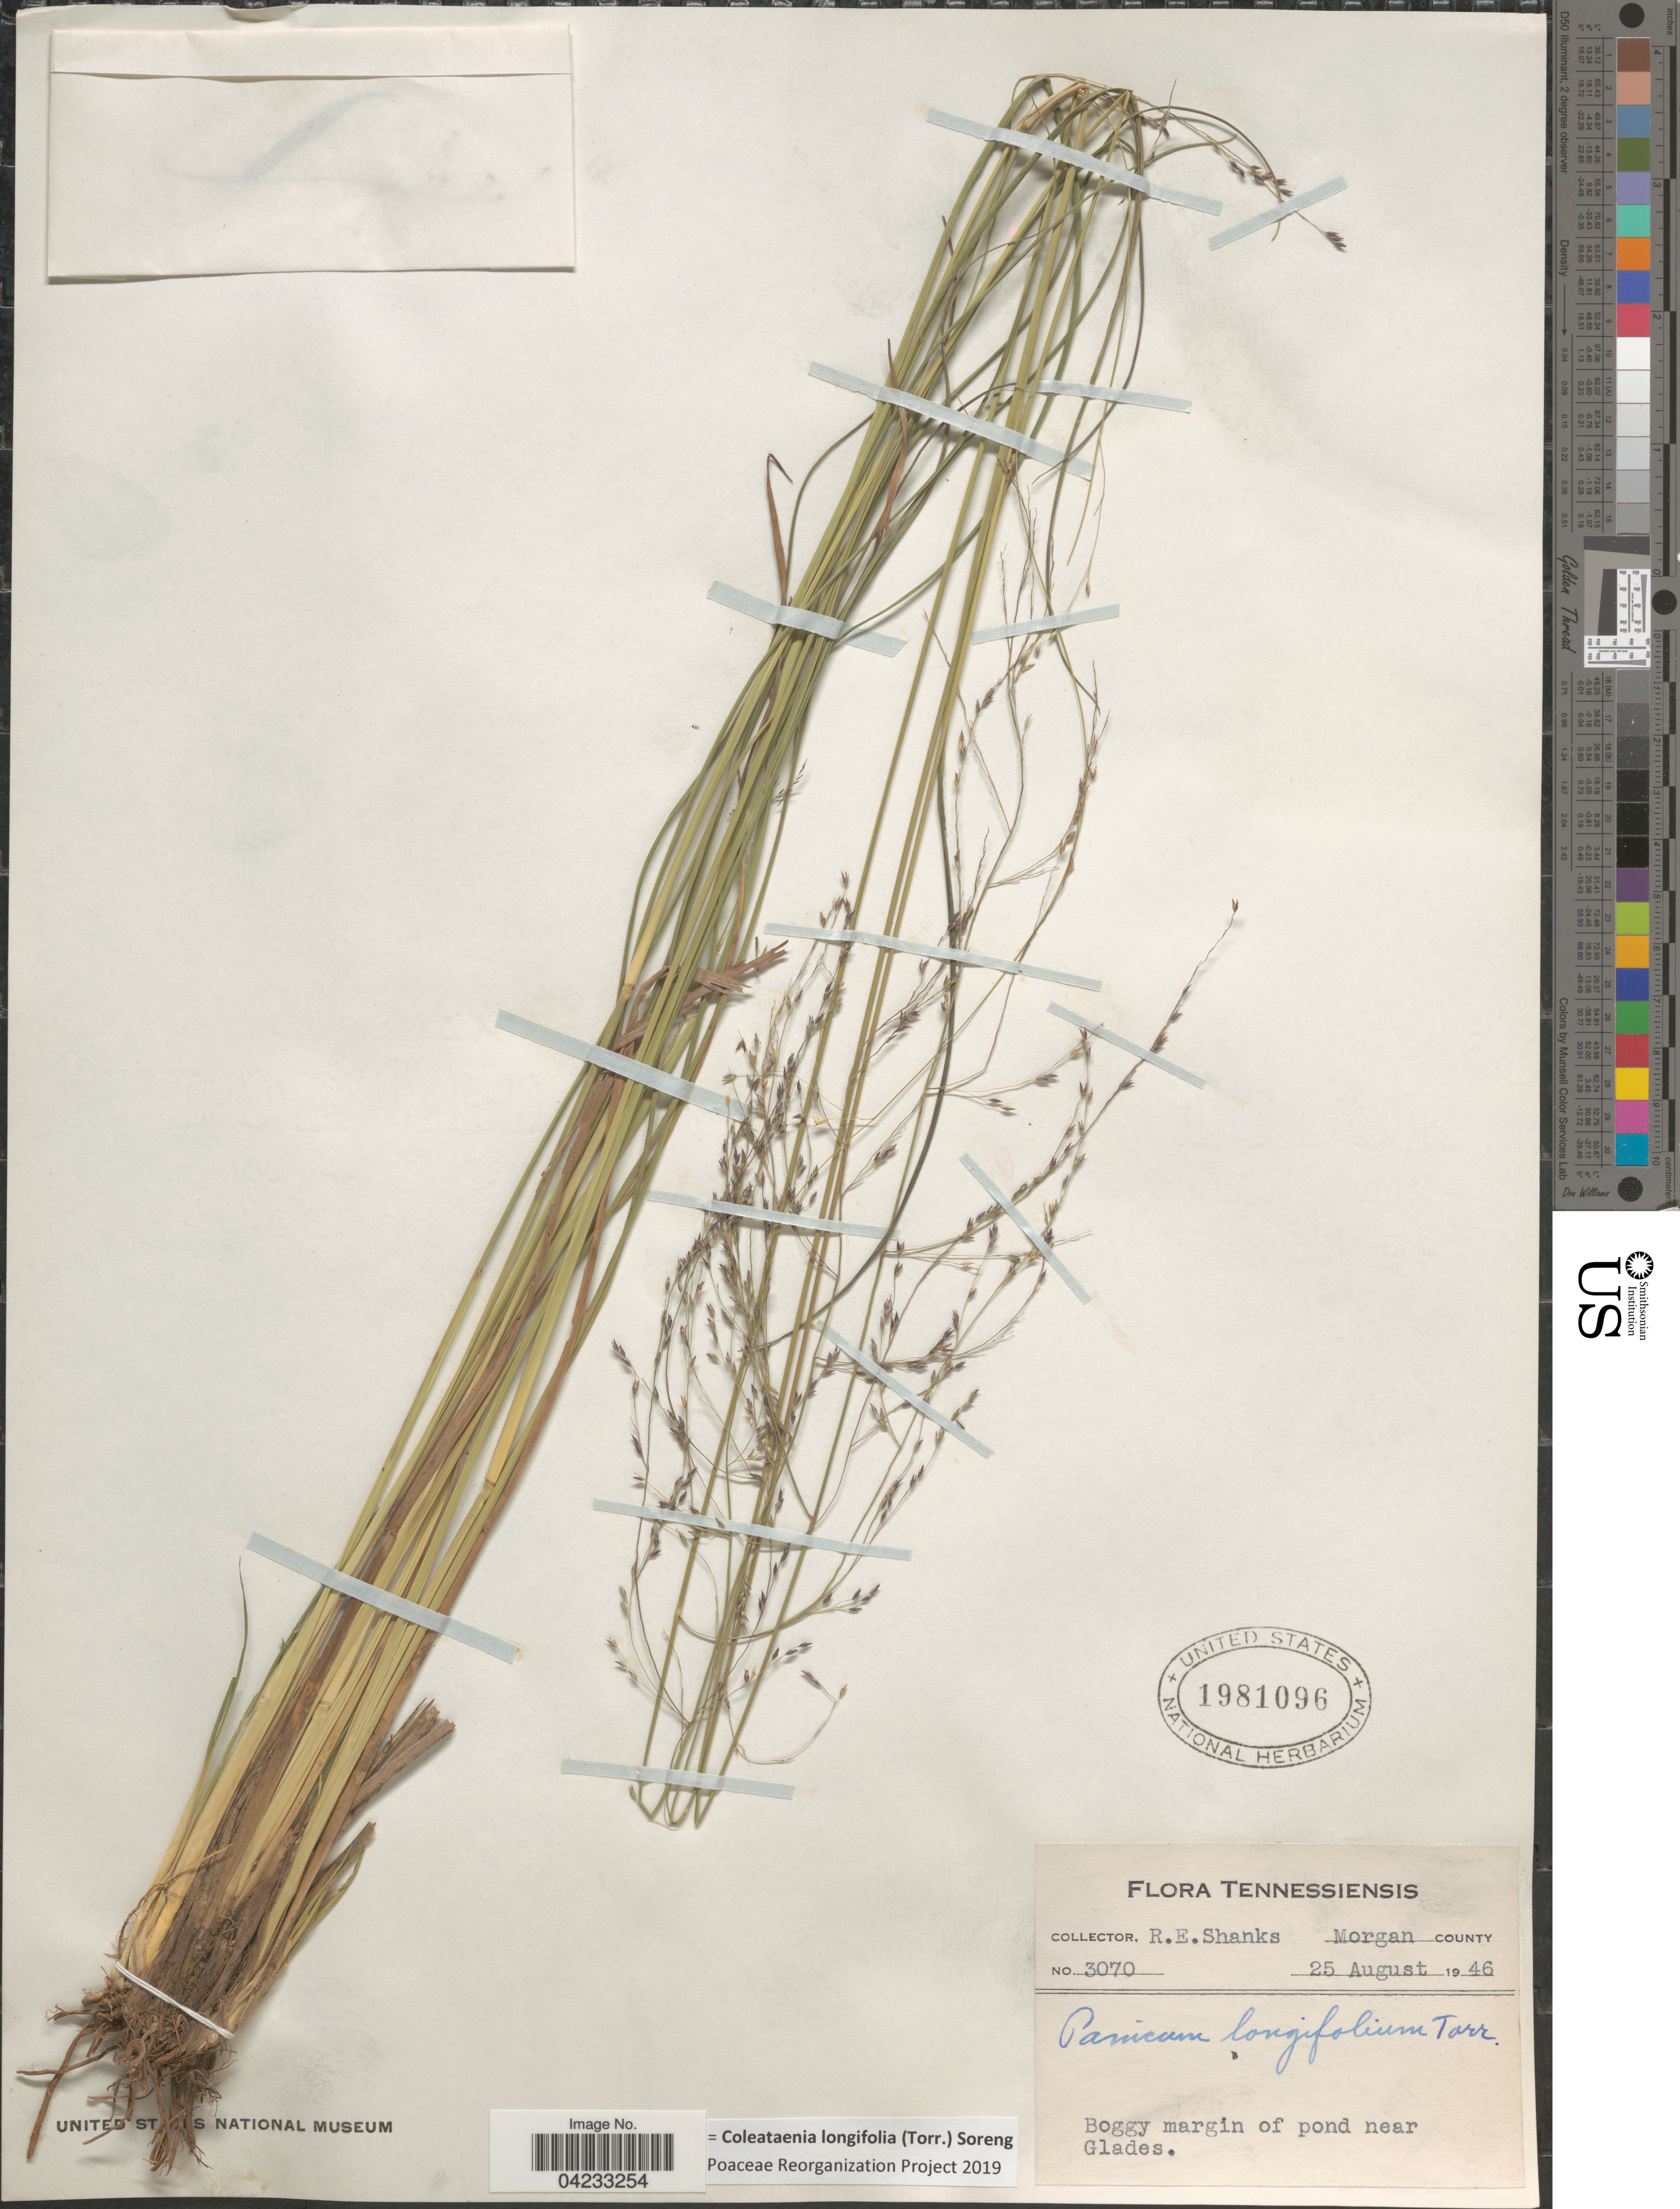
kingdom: Plantae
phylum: Tracheophyta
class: Liliopsida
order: Poales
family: Poaceae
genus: Coleataenia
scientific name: Coleataenia longifolia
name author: (Torr.) Soreng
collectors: R. Shanks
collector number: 3070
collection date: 1946-08-25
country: United States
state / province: Tennessee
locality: Morgan County. Boggy margin of pond near Glades.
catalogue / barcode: US 1981096